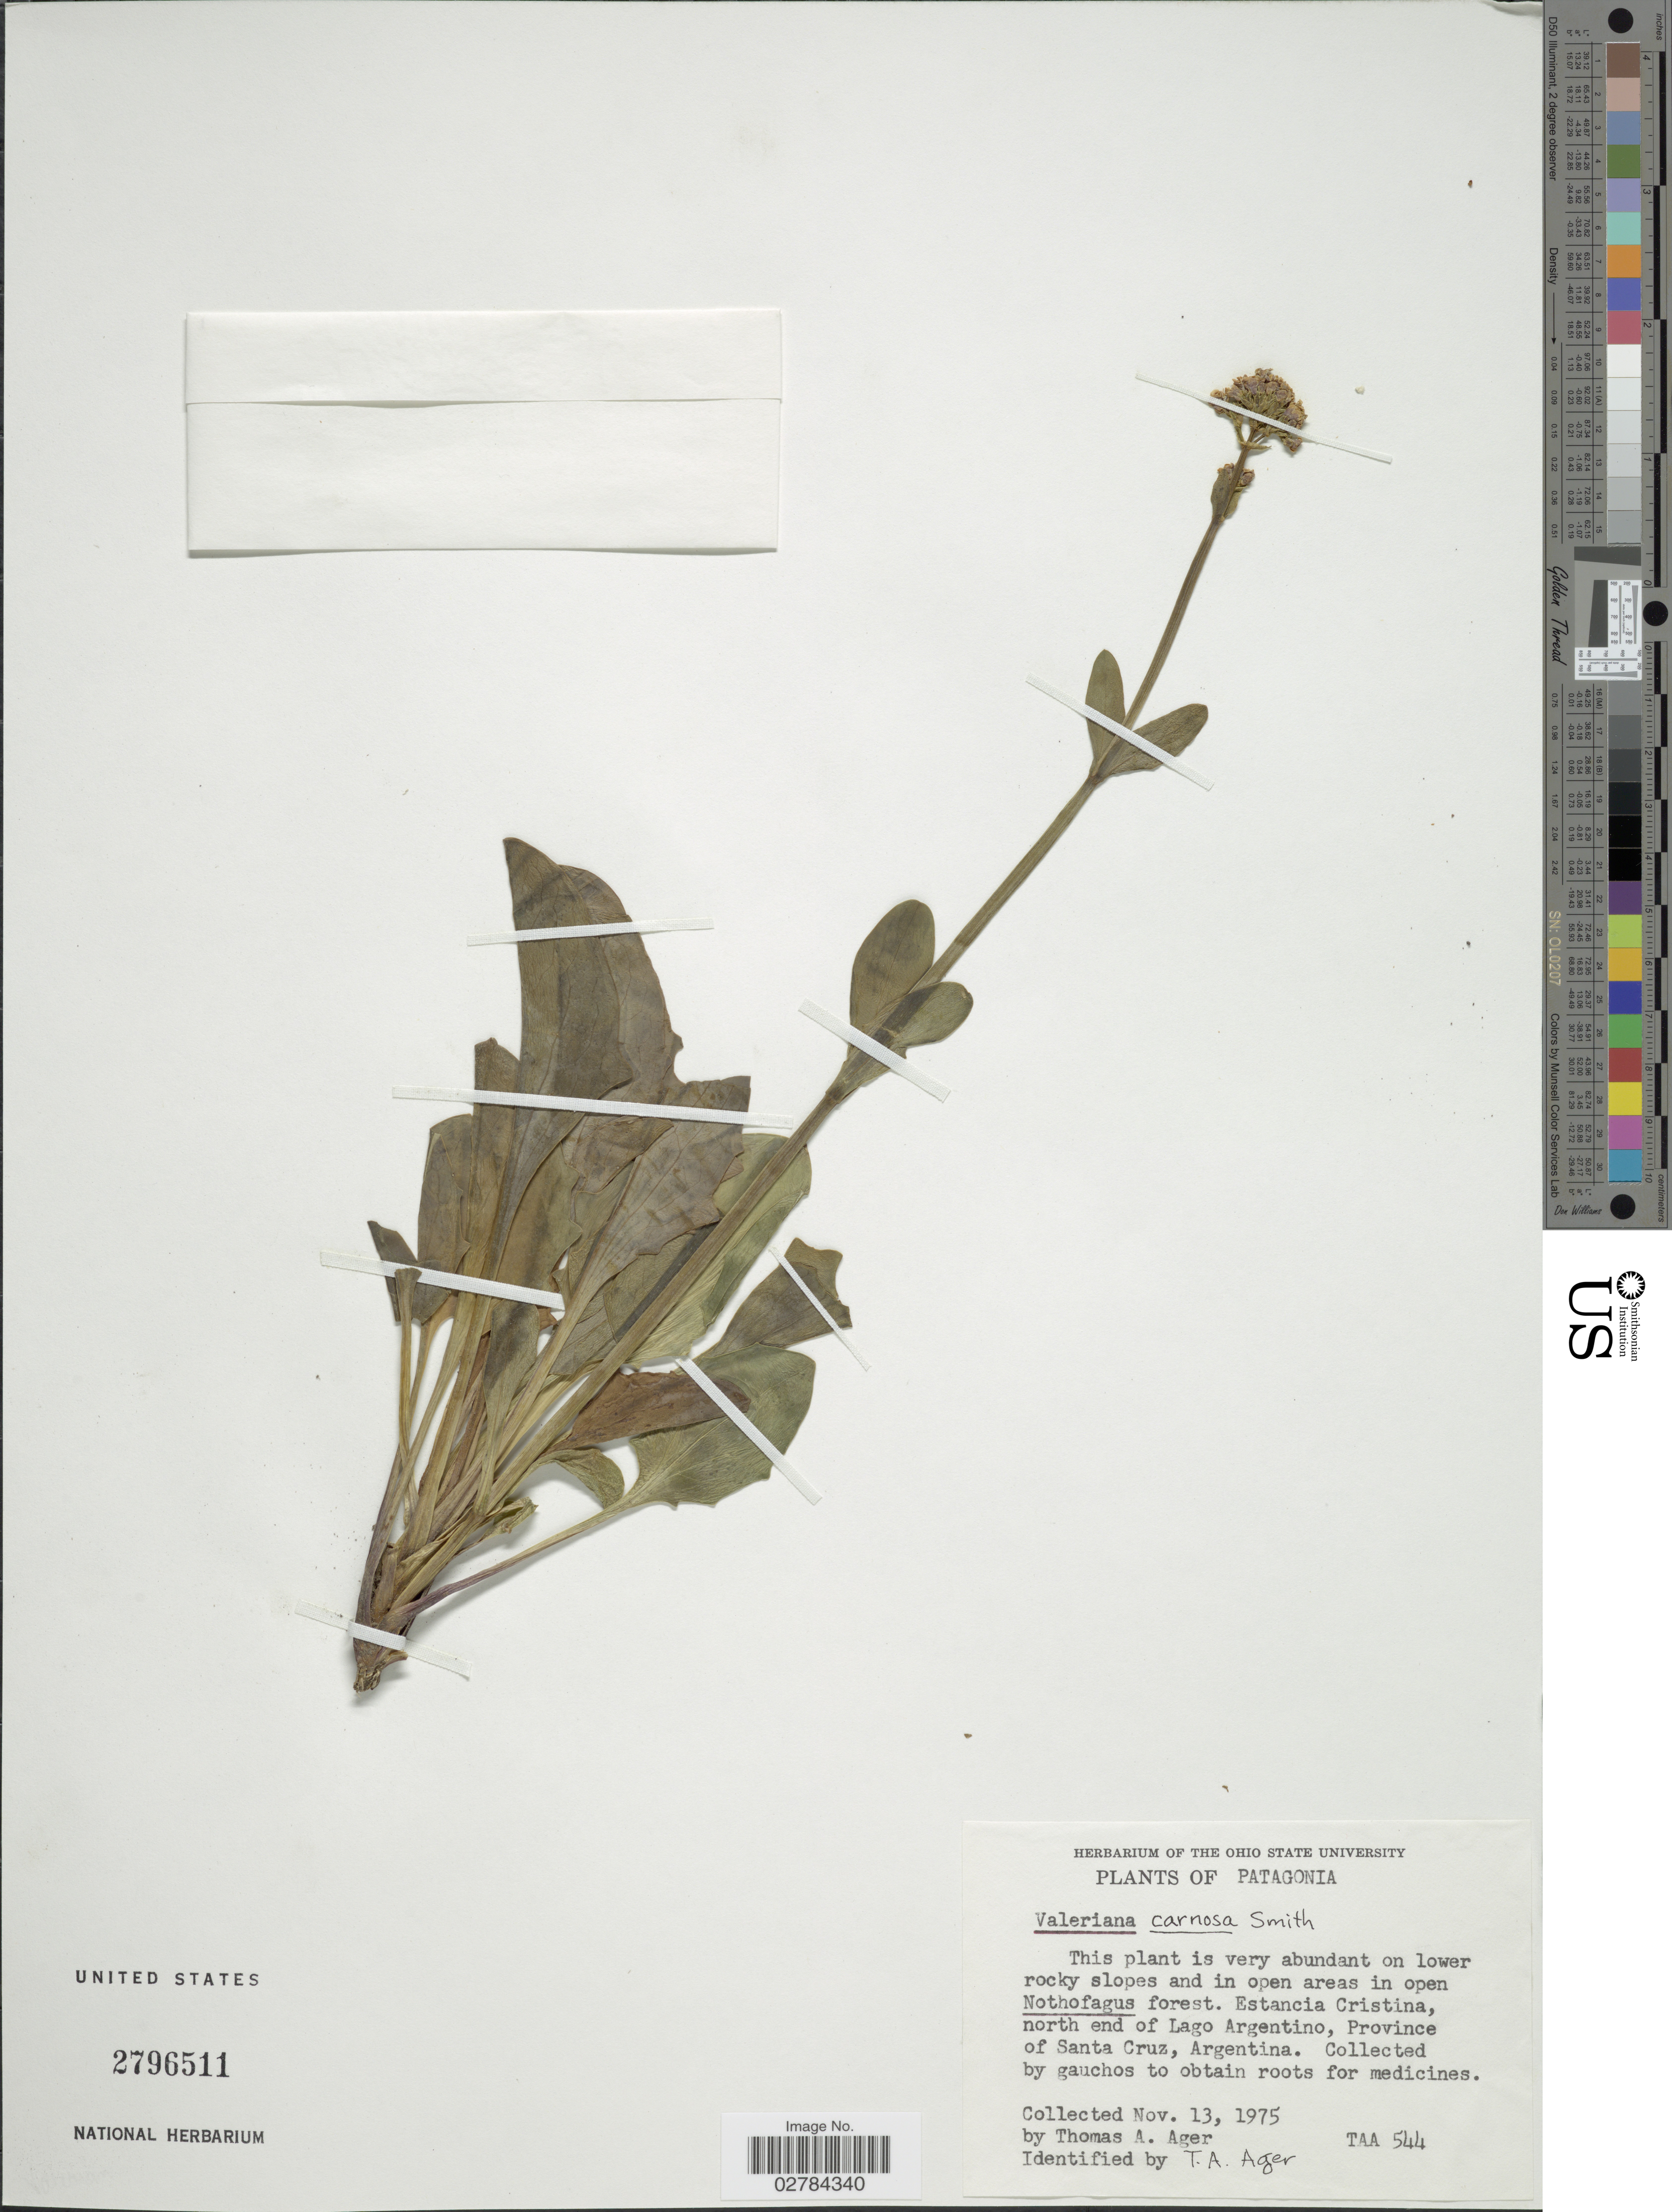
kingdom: Plantae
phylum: Tracheophyta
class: Magnoliopsida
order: Dipsacales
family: Caprifoliaceae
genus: Valeriana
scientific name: Valeriana carnosa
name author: Sm.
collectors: T. A. Ager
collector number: TAA544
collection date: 1975-11-13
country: Argentina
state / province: Santa Cruz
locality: Patagonia. Estancia Cristina, north end of Lago Argentino, Province of Santa Cruz.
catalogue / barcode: US 2796511